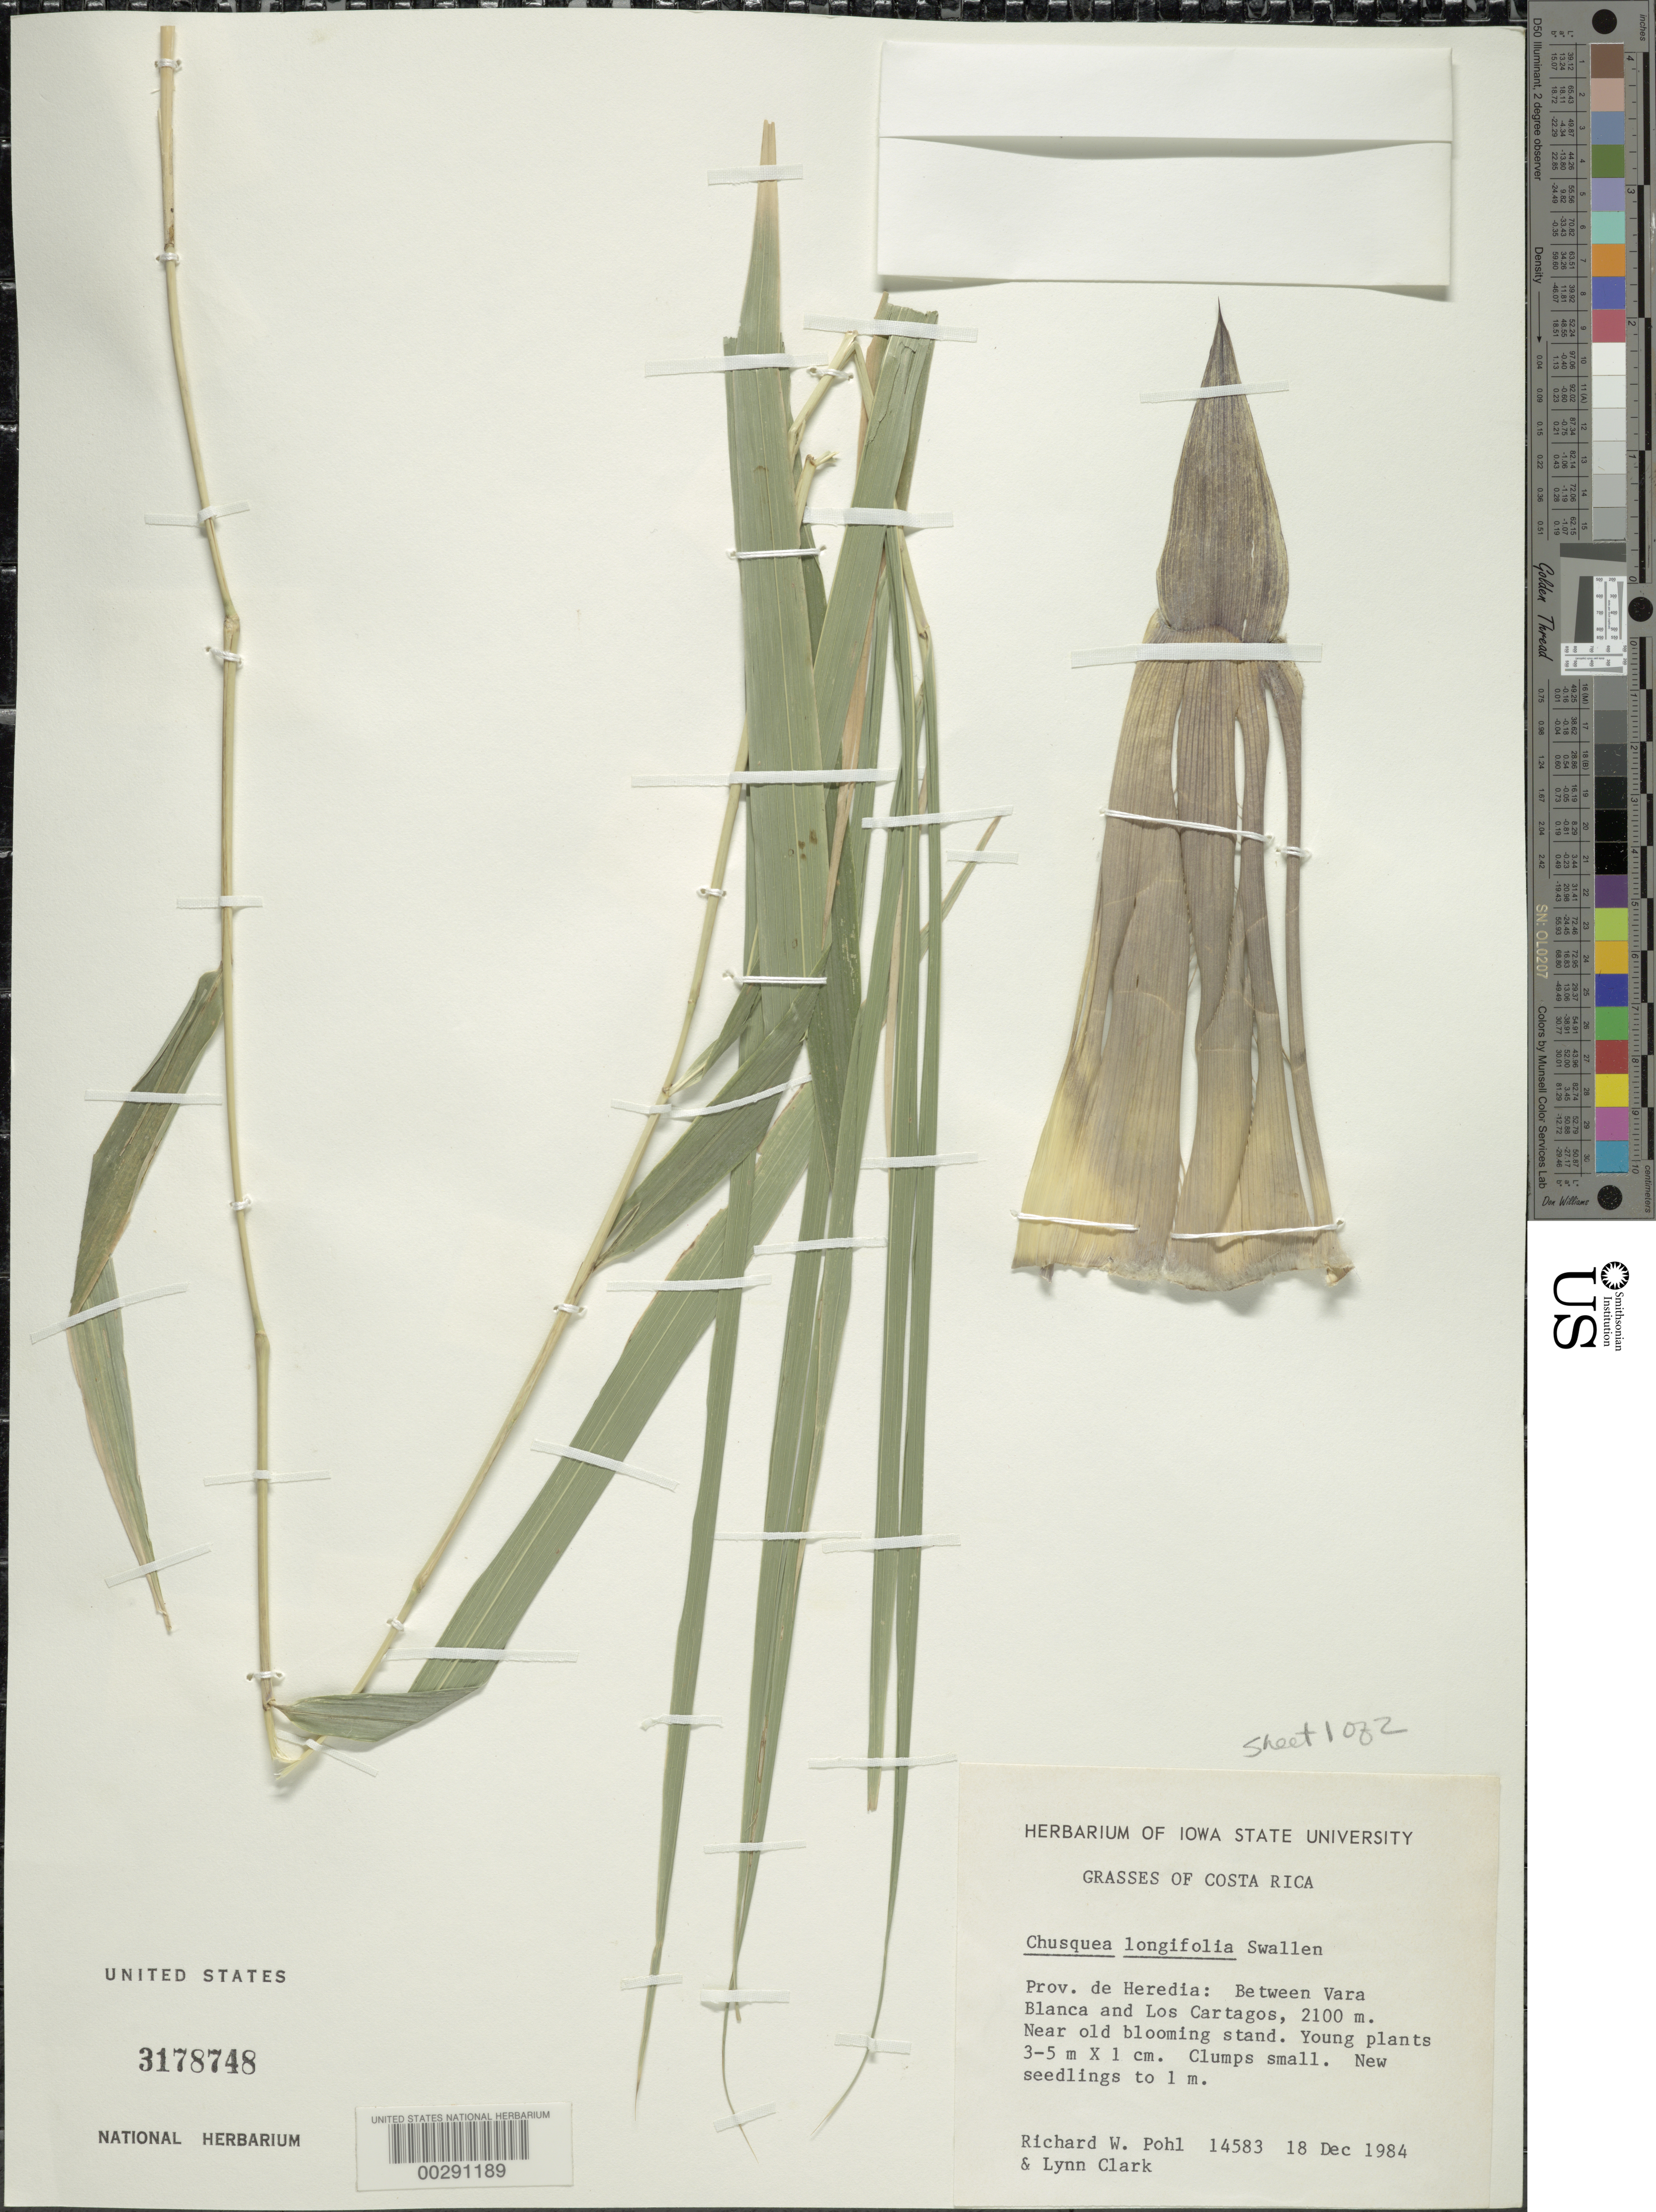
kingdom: Plantae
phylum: Tracheophyta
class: Liliopsida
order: Poales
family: Poaceae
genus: Chusquea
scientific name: Chusquea longifolia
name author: Swallen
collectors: R. W. Pohl & L. G. Clark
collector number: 14583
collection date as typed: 18 Dec 1984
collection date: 1984-12-18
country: Costa Rica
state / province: Heredia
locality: Between vara blanca and los cartagos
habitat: Near old blooming stand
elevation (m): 2100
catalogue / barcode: US 3178748